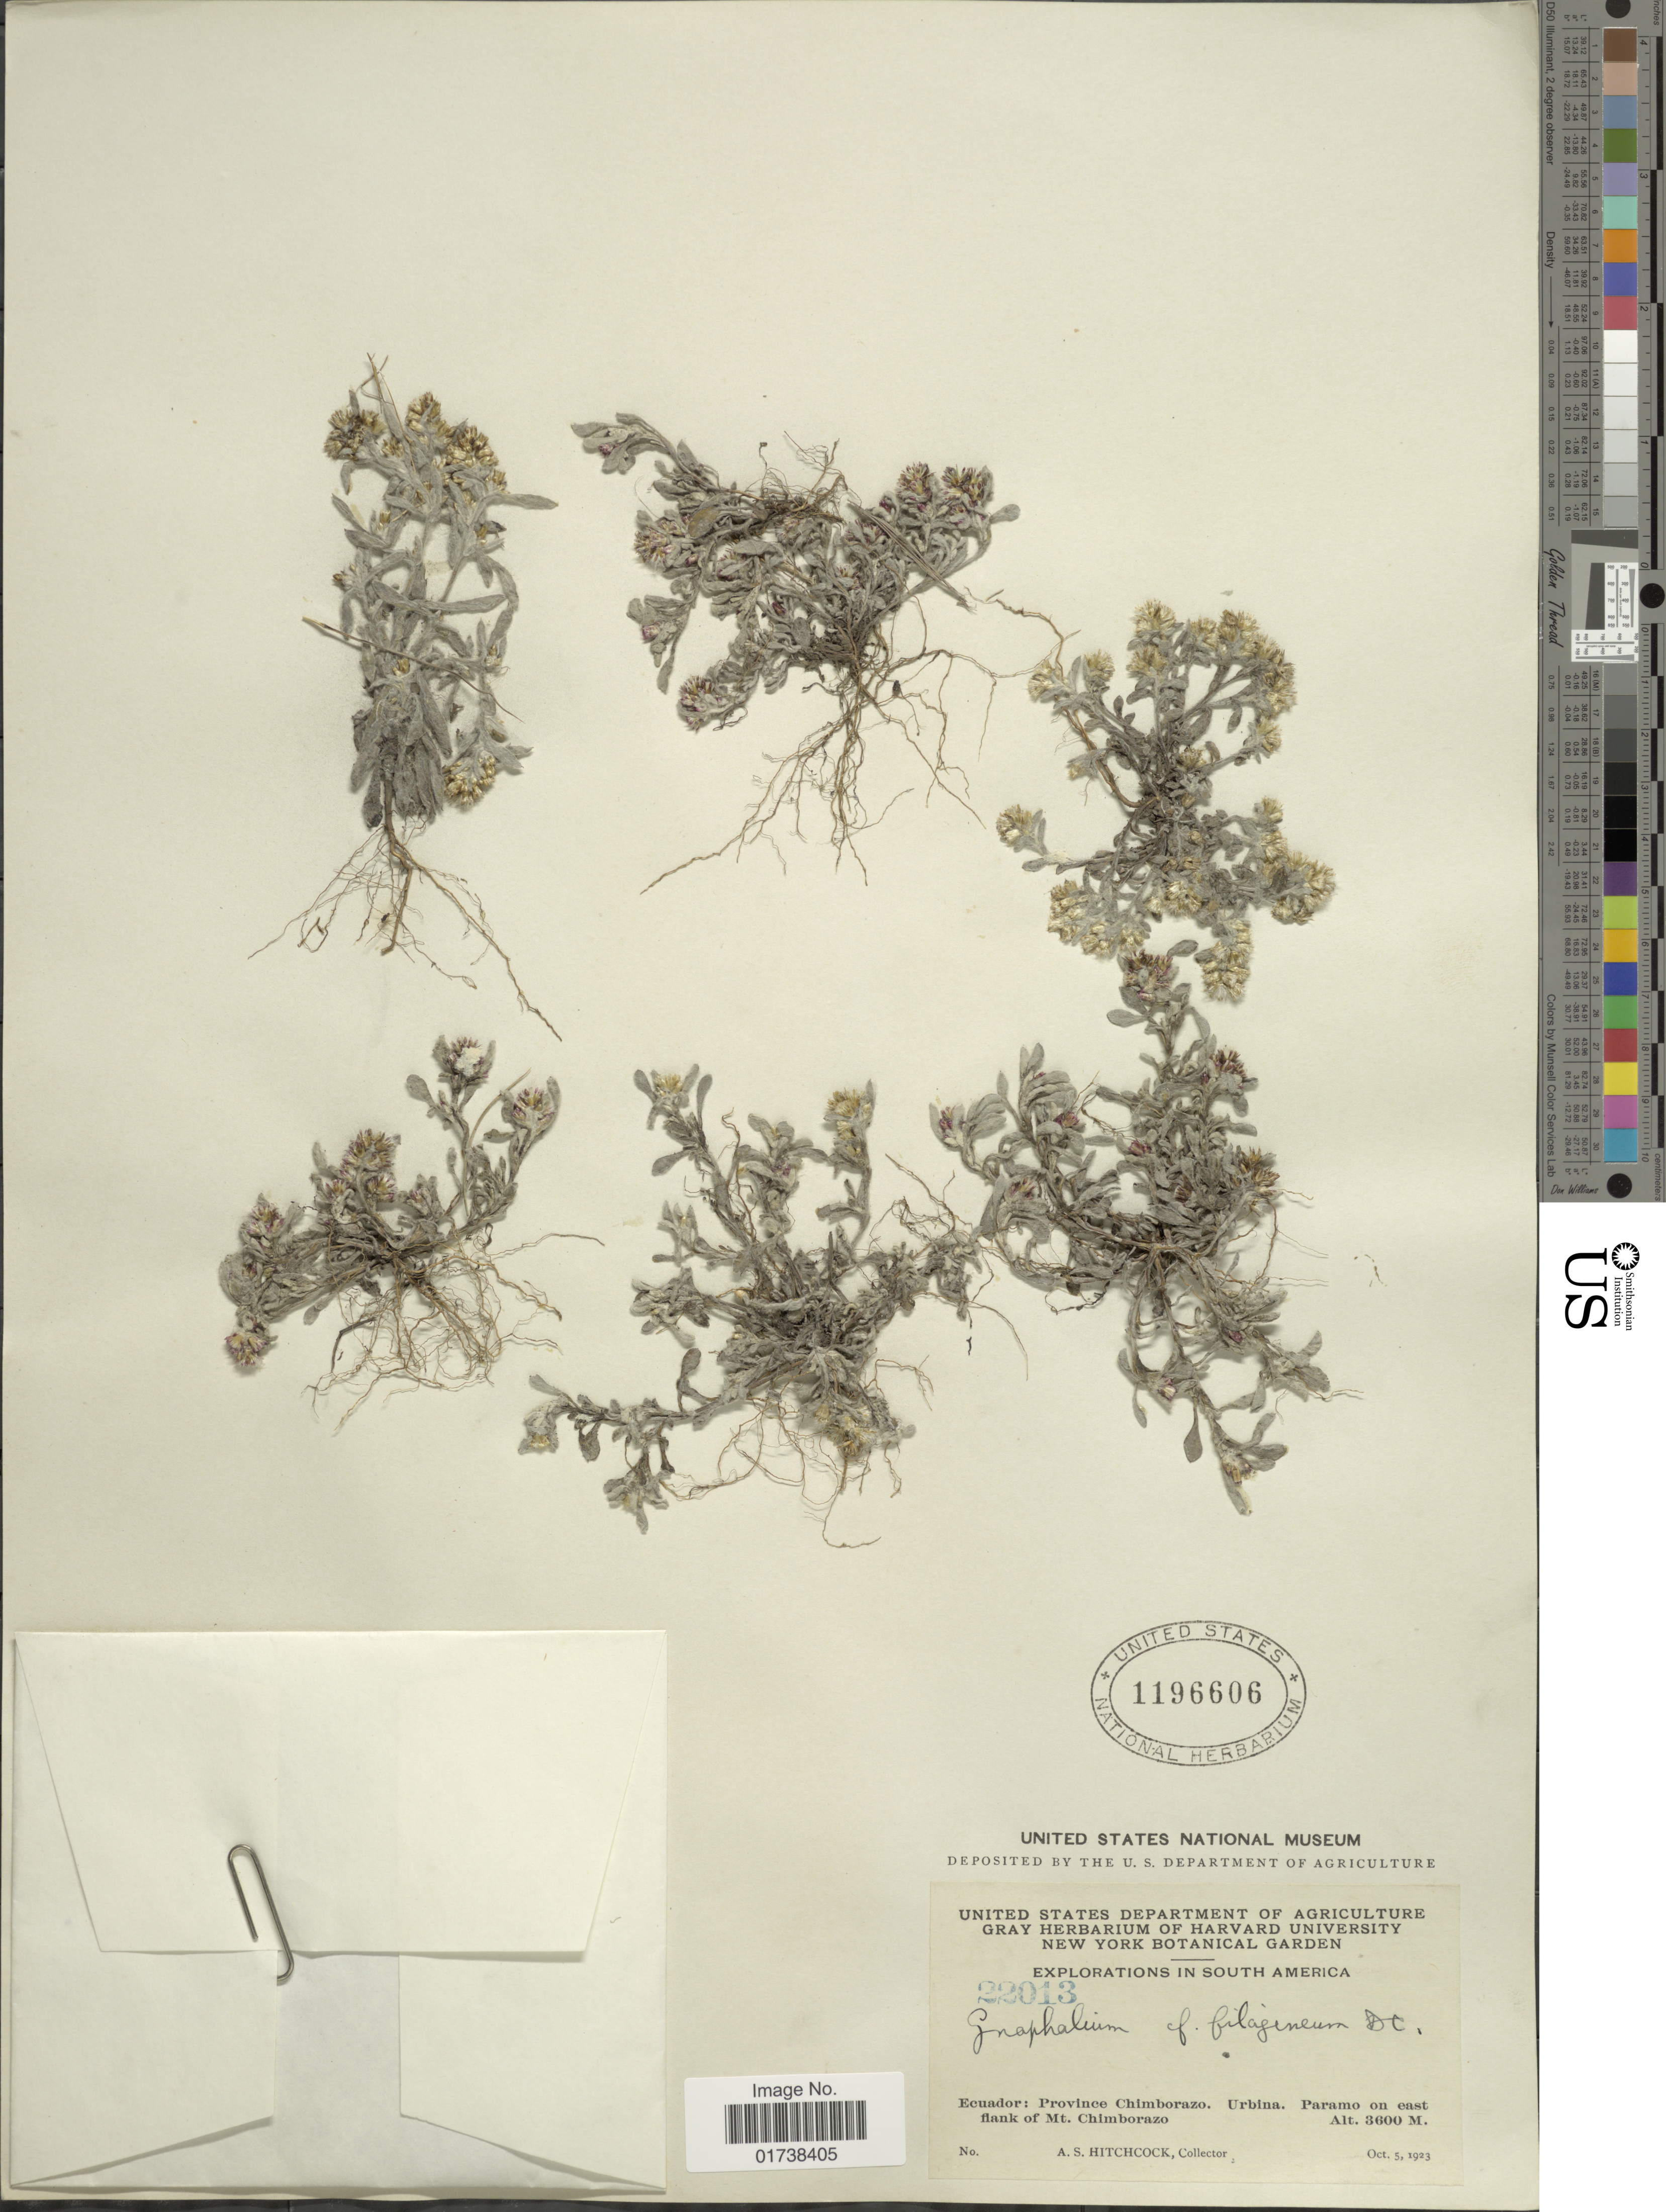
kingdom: Plantae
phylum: Tracheophyta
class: Magnoliopsida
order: Asterales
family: Asteraceae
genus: Gamochaeta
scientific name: Gamochaeta filaginea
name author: (DC.) Cabrera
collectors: A. S. Hitchcock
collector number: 22013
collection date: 1923-10-05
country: Ecuador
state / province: Chimborazo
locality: Urbina, Paramo on east flank of Mt. Chimborazo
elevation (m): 3600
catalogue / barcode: US 1196606